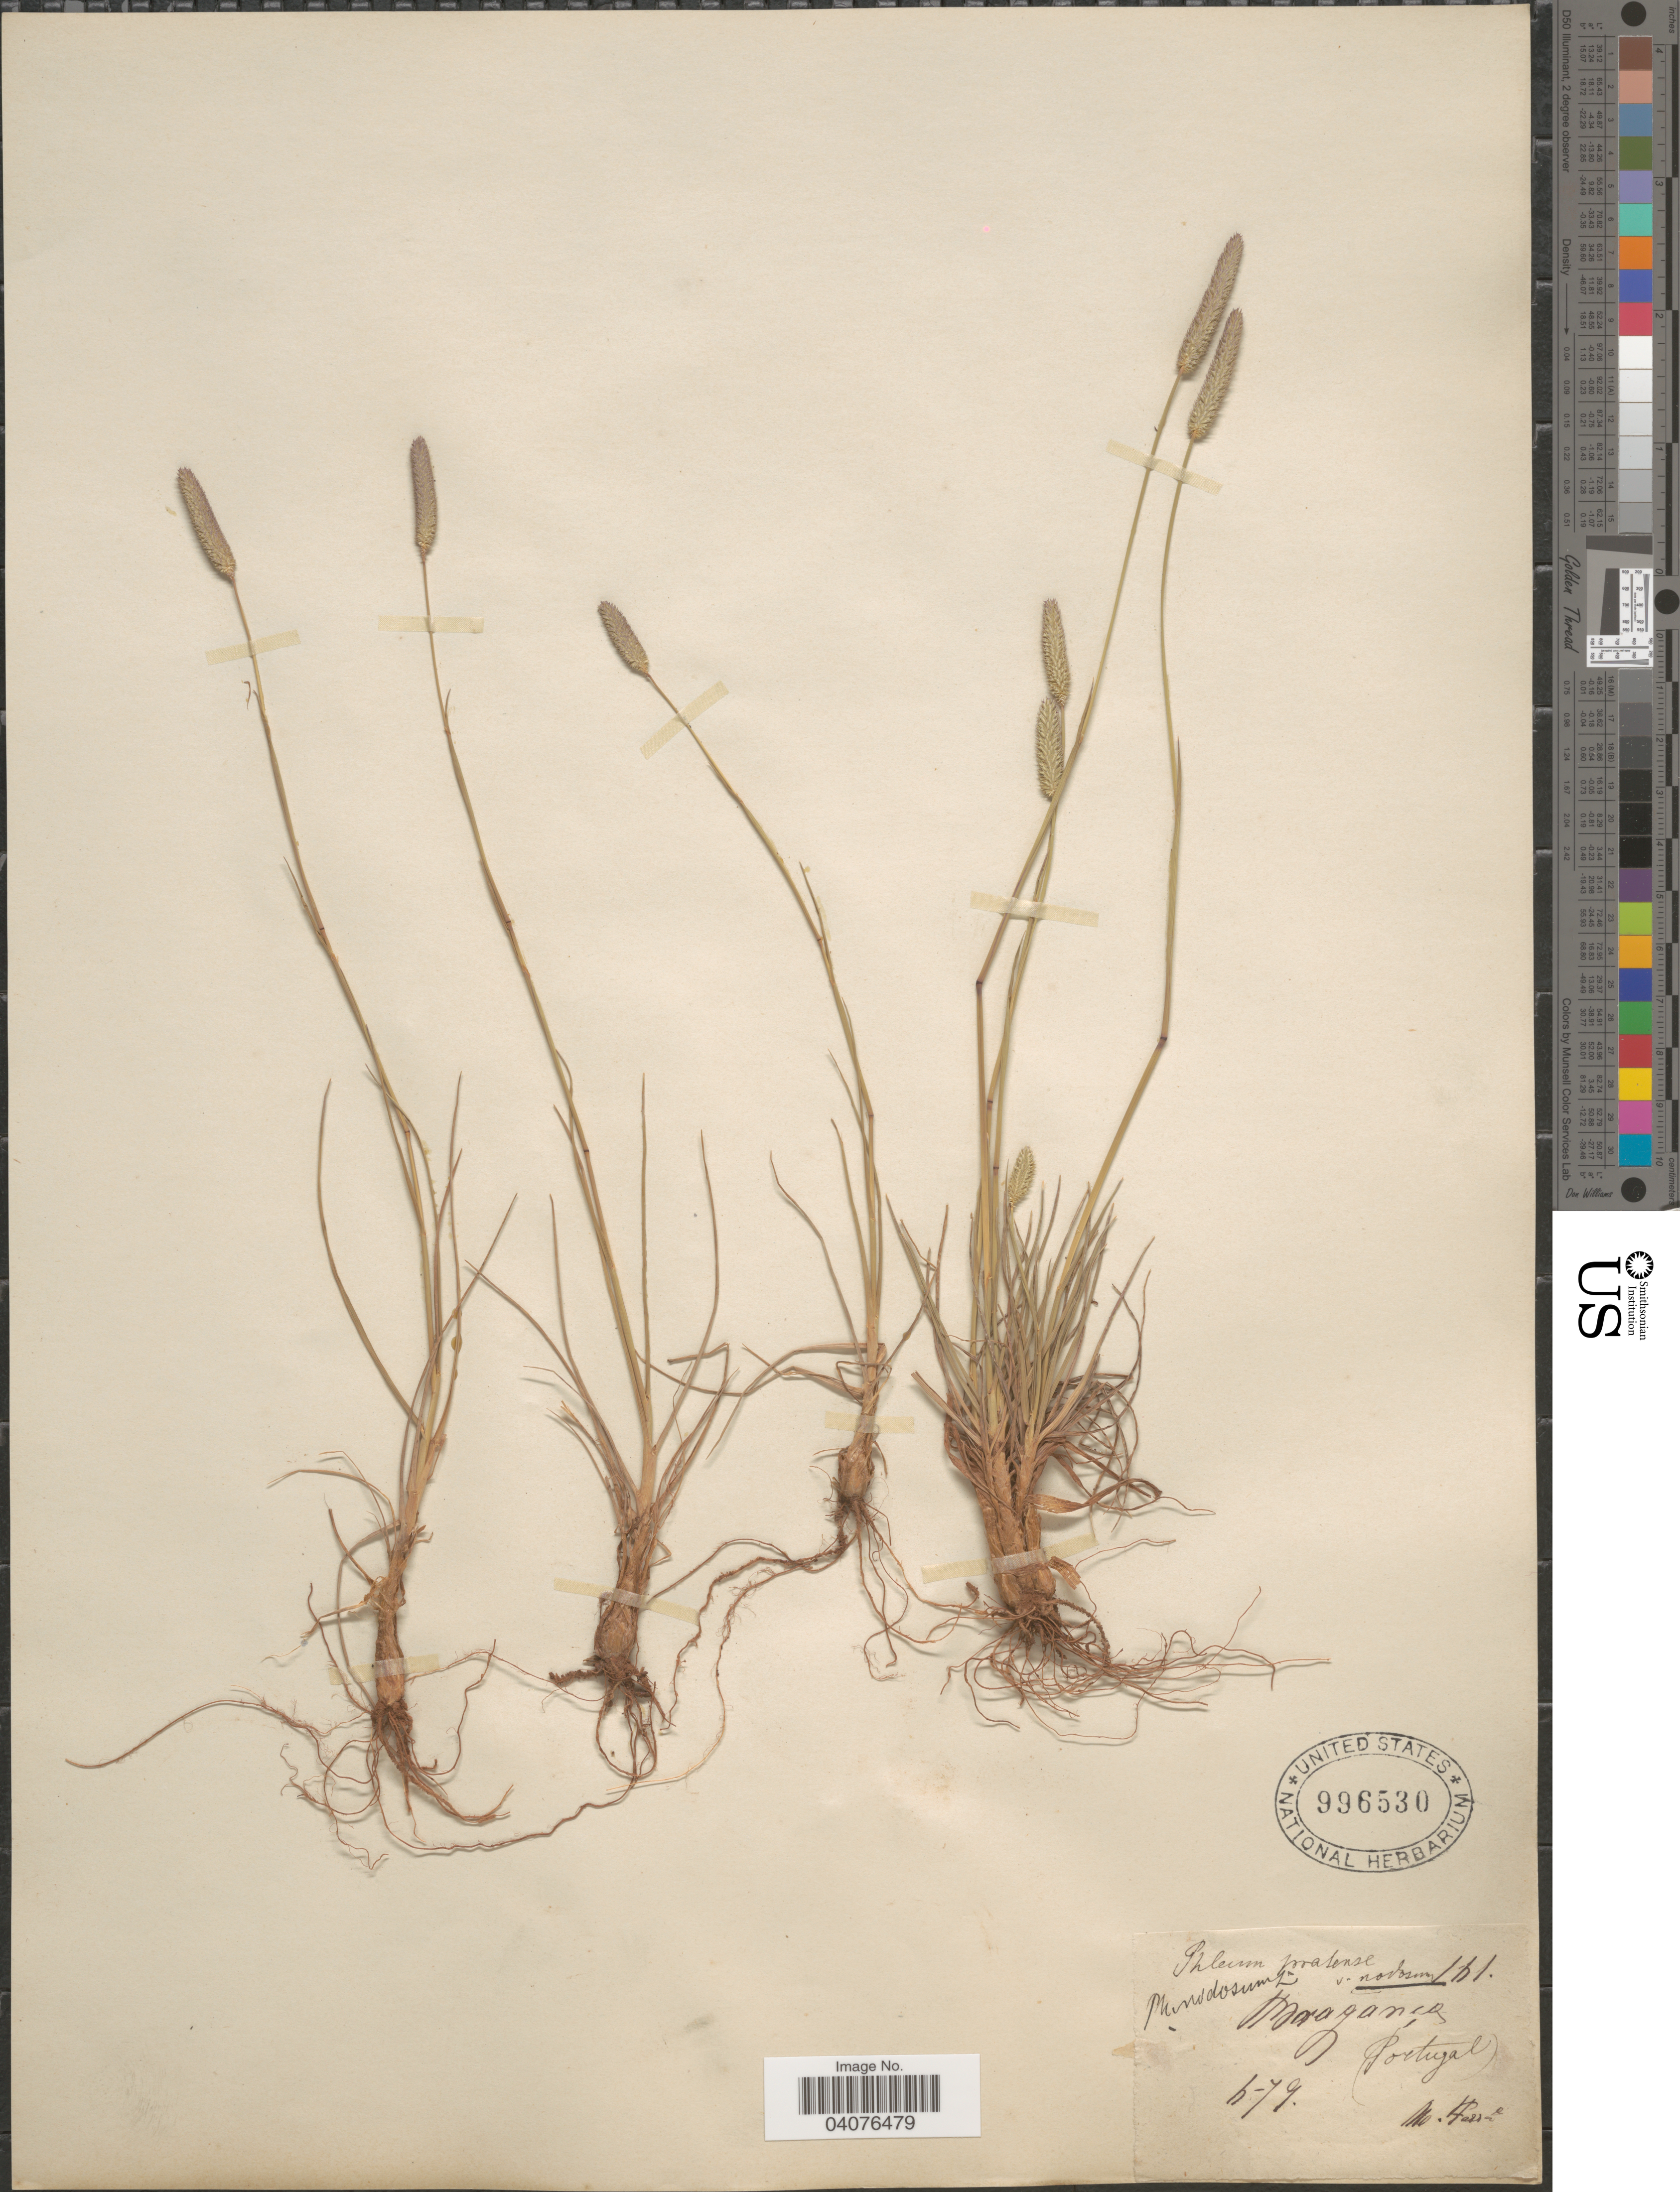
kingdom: Plantae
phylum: Tracheophyta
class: Liliopsida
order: Poales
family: Poaceae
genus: Phleum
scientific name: Phleum pratense subsp. pratense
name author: L.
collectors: M. Fasse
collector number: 131*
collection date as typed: Transcribed d/m/y: /3/79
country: Portugal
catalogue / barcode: US 996530